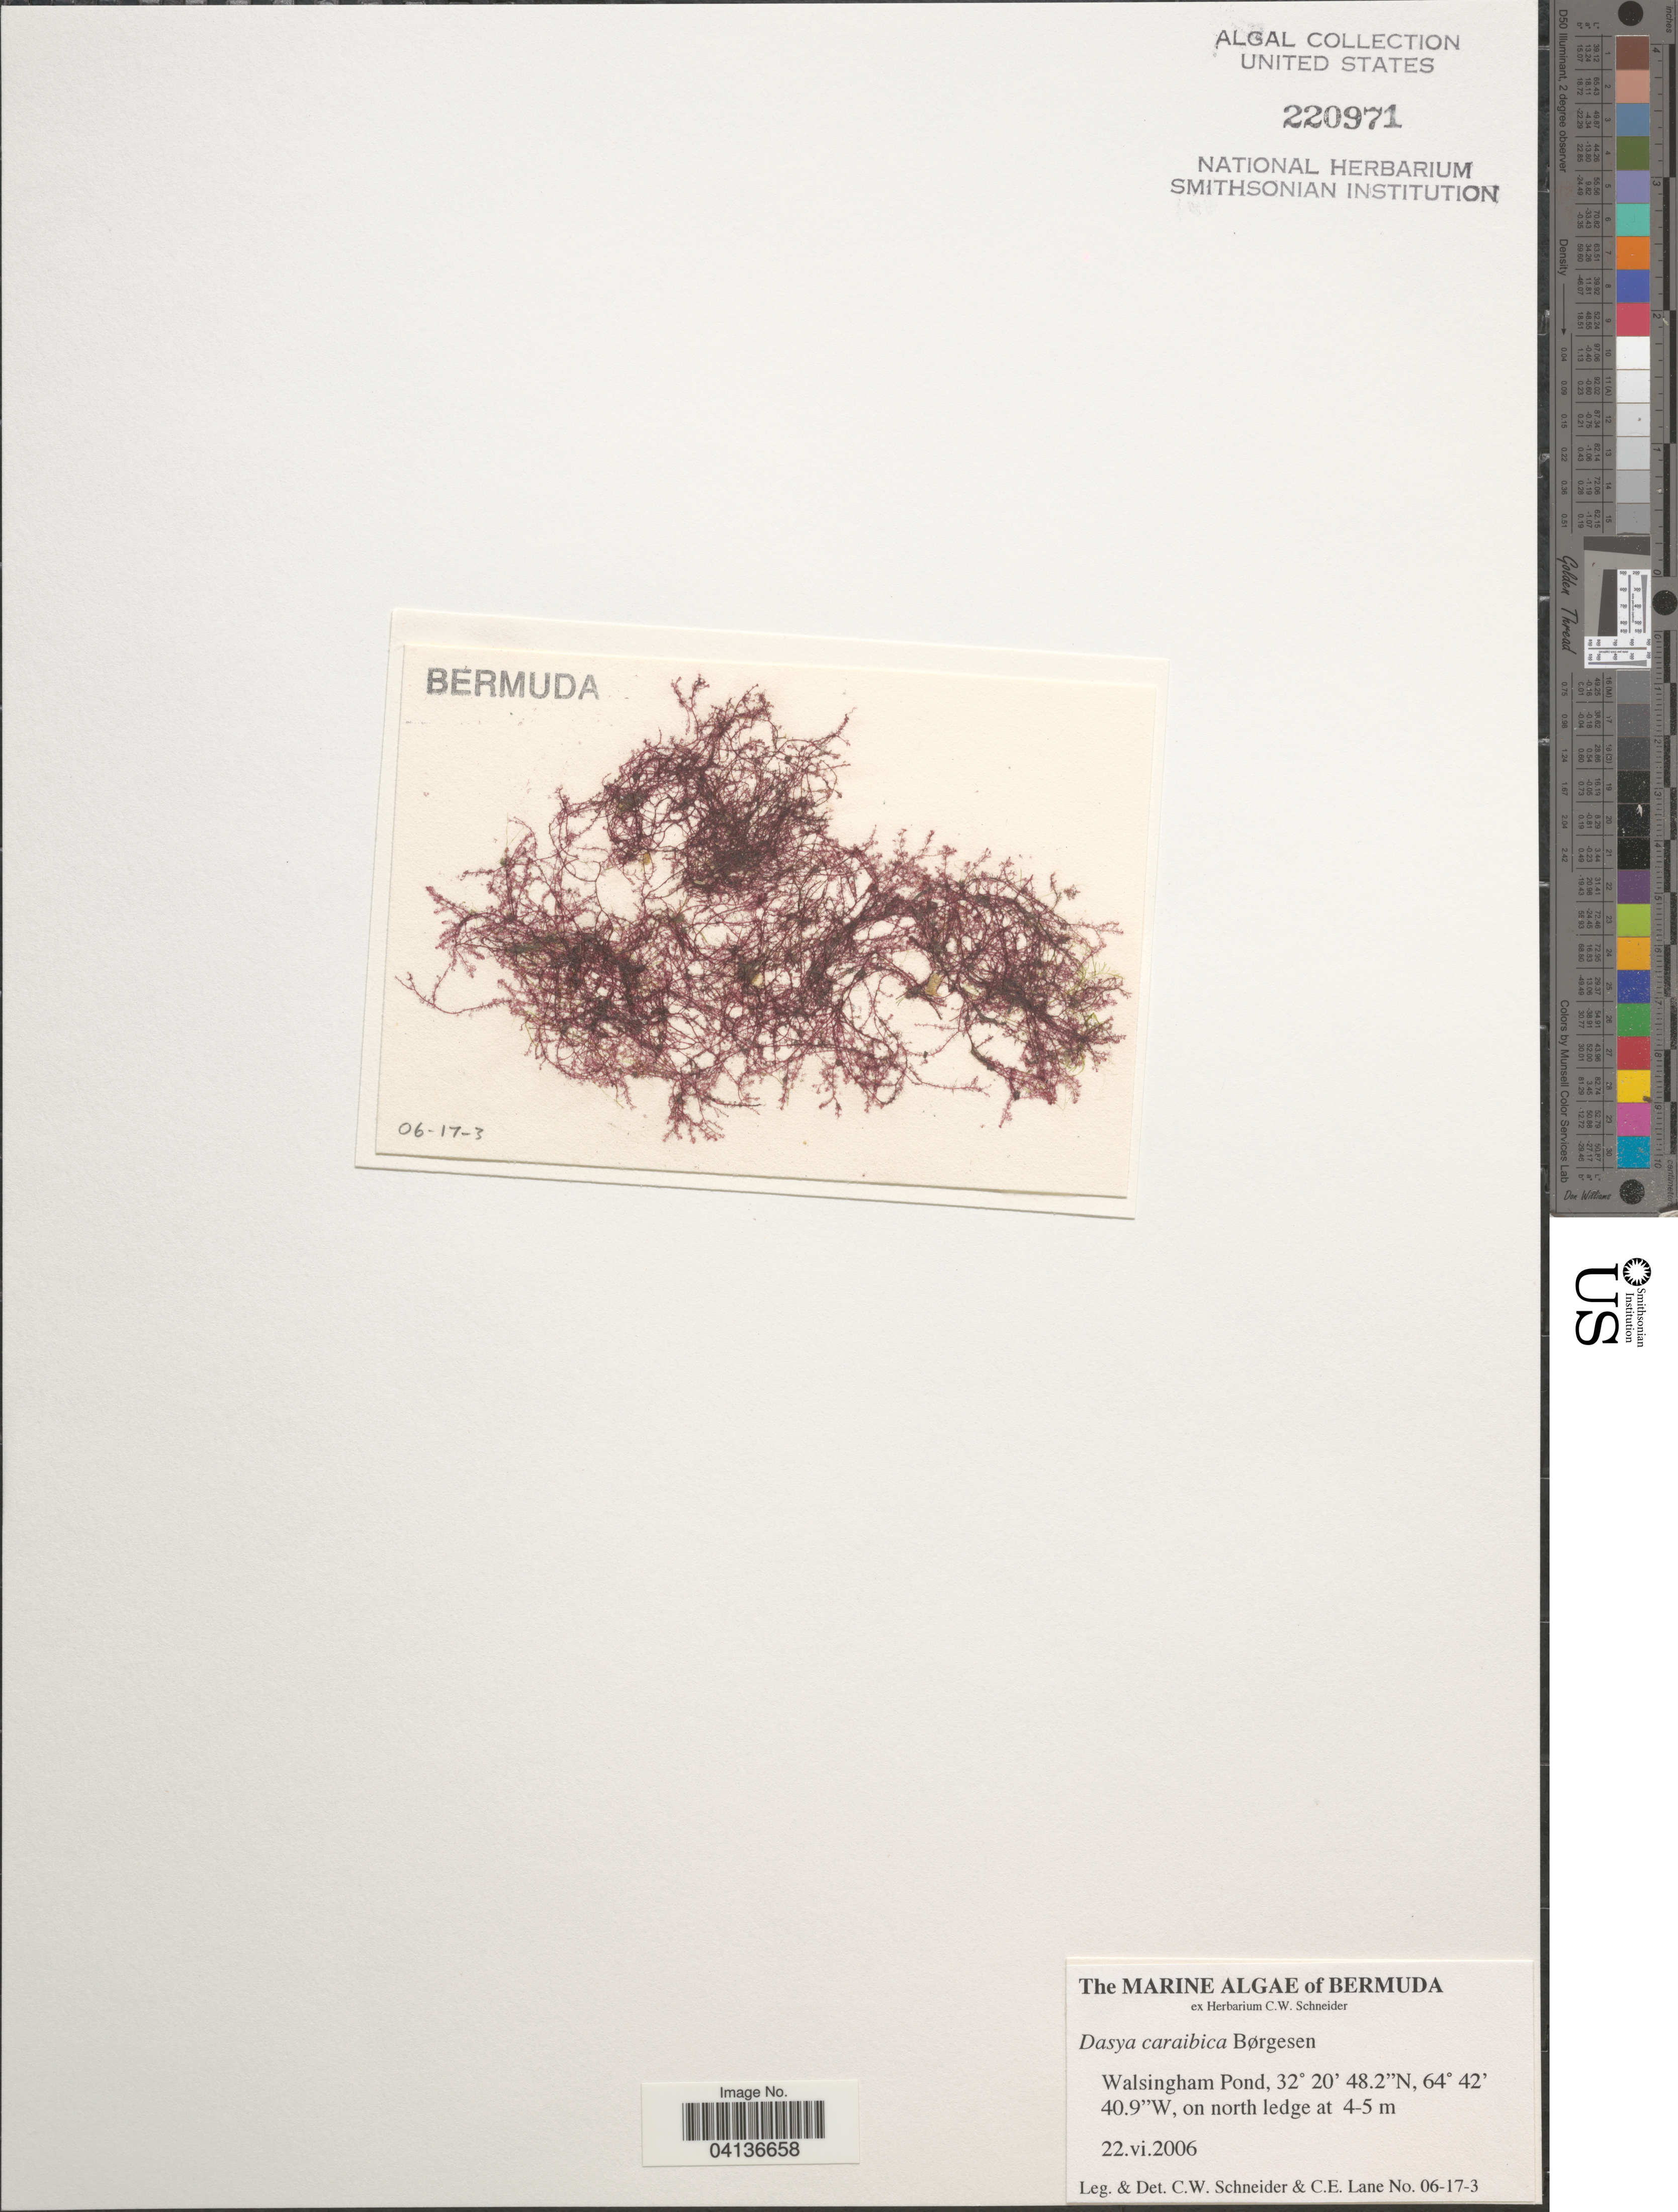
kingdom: Plantae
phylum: Rhodophyta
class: Florideophyceae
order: Ceramiales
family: Dasyaceae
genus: Dasya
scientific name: Dasya caraibica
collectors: C. W.Schneider & C. E. Lane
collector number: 06-17-3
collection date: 2006-06-22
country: Bermuda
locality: Walsingham Pond, on north ledge.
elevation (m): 4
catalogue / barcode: US 220971